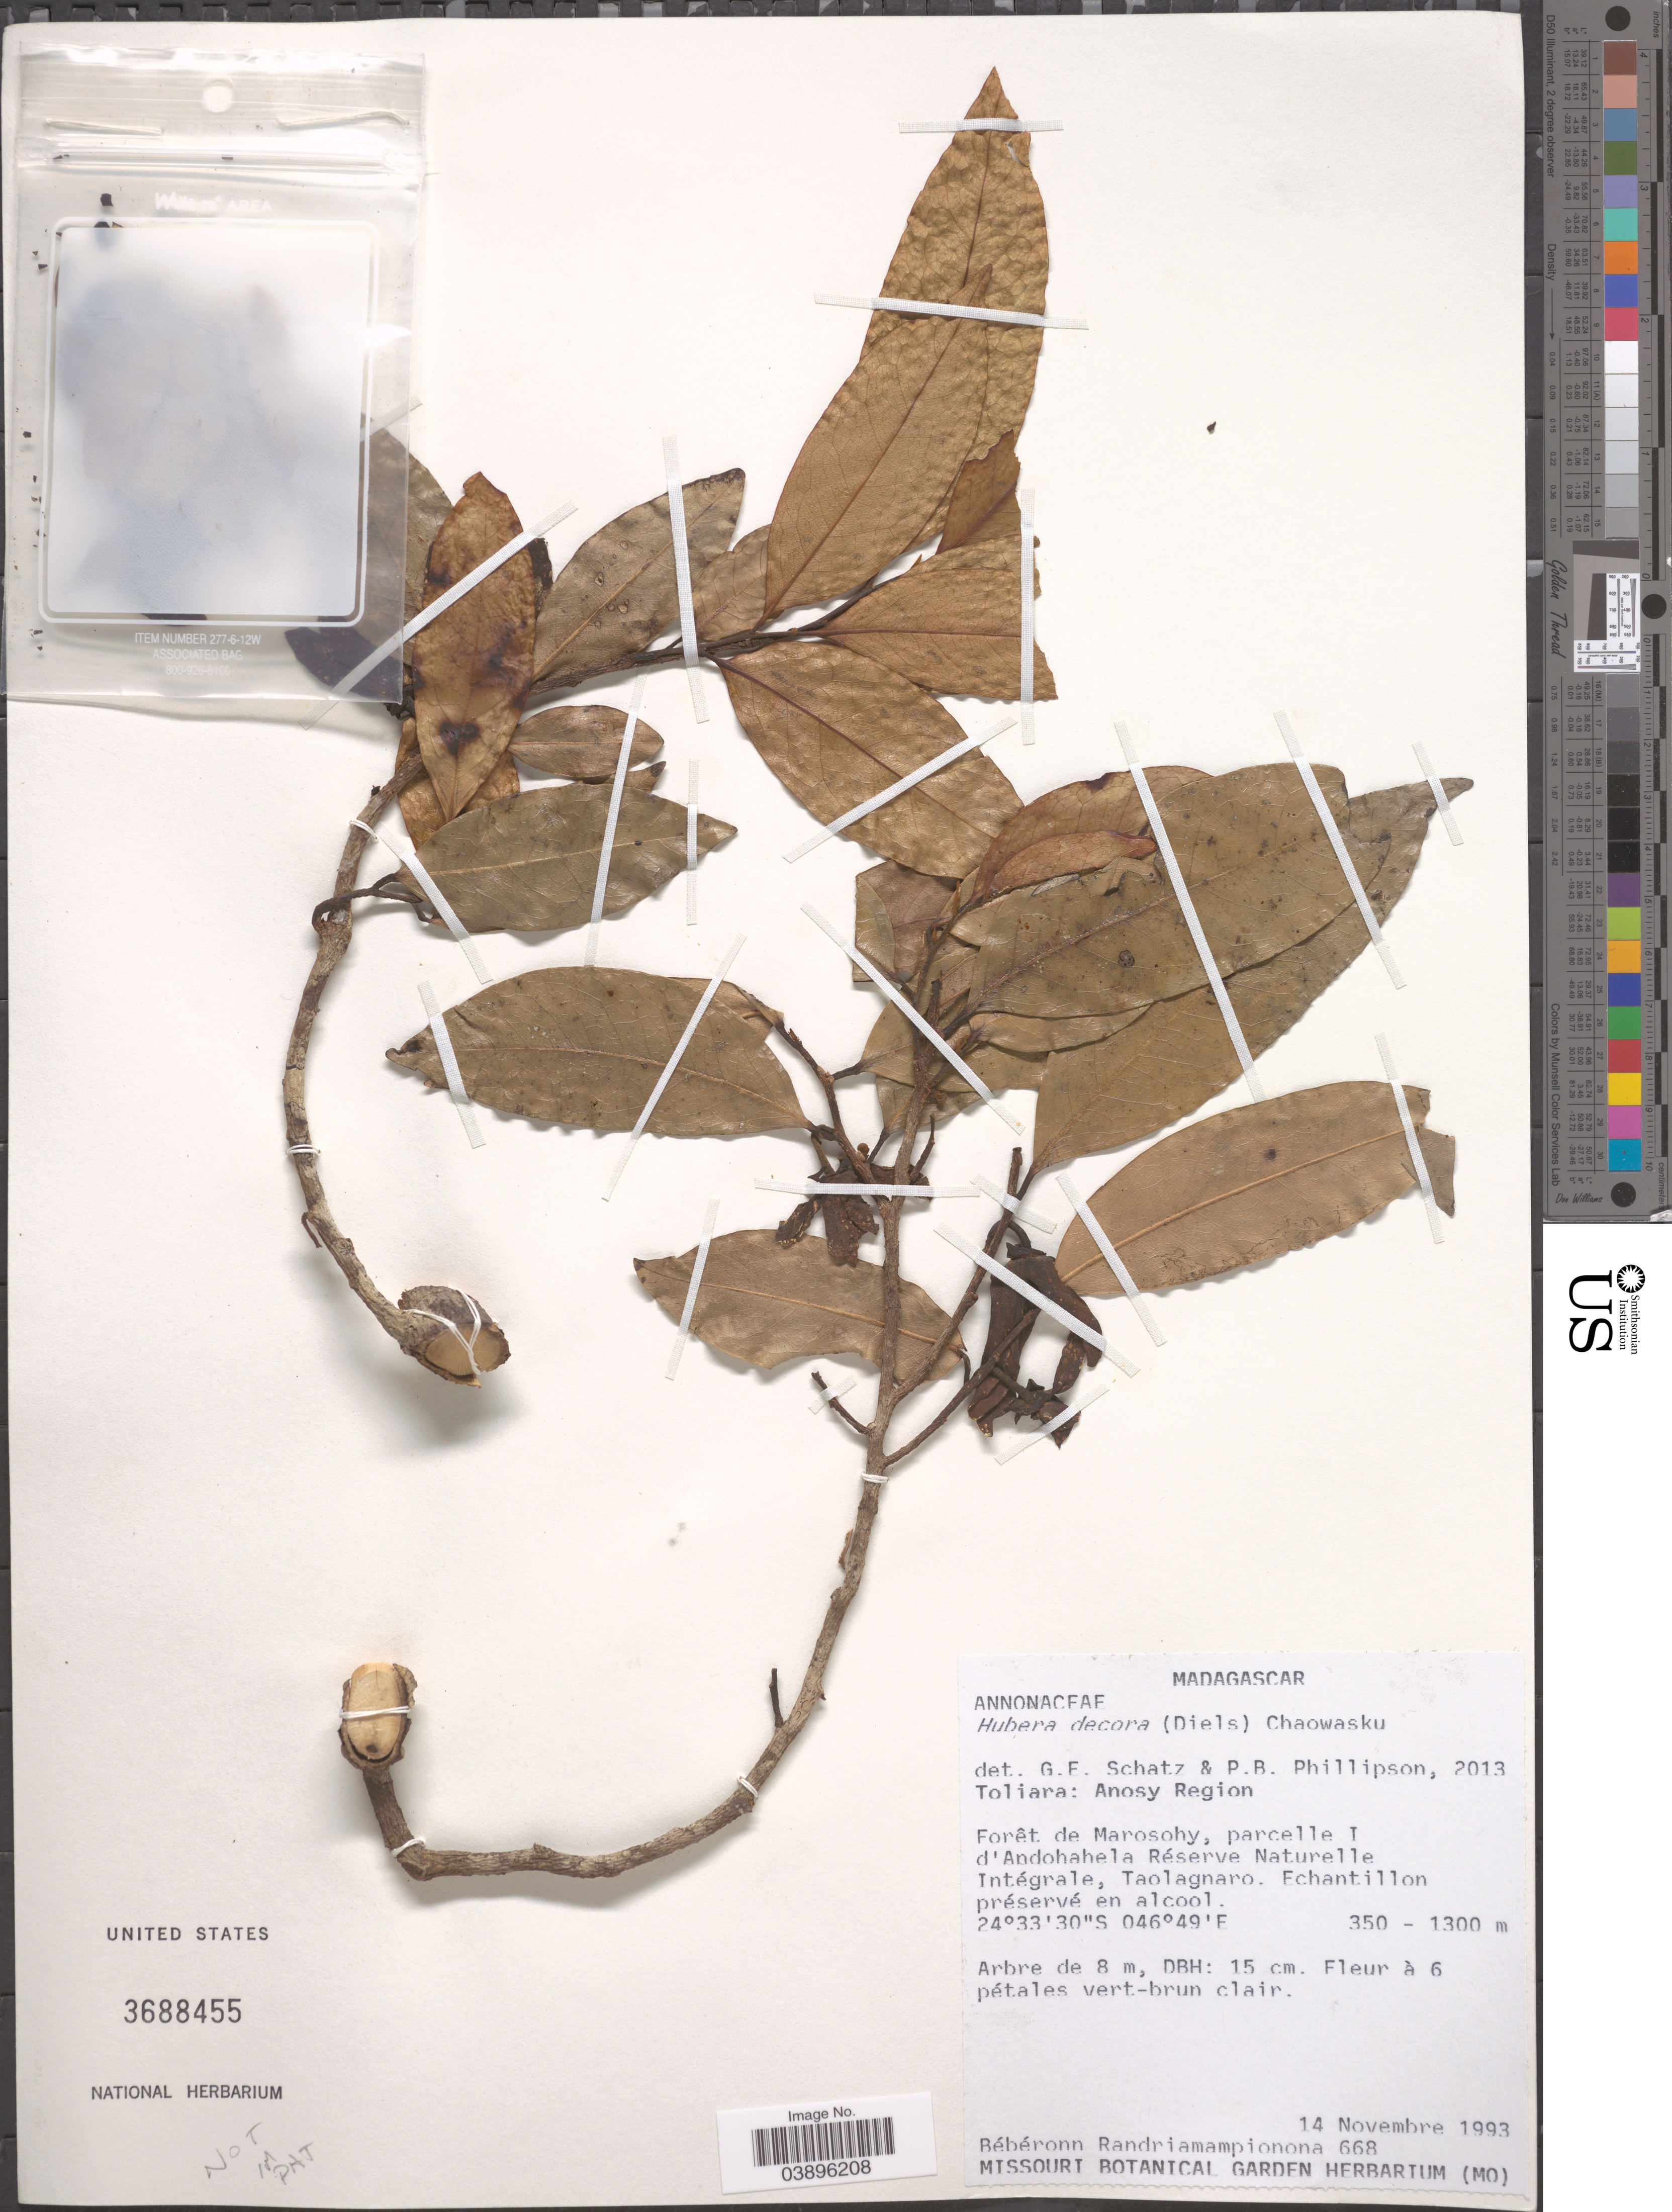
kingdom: Plantae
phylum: Tracheophyta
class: Magnoliopsida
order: Magnoliales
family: Annonaceae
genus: Polyalthia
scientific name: Polyalthia decora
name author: Diels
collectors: B. Randriamampionona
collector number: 668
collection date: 1993-11-14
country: Madagascar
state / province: Anosy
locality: Toliara: Anosy Region. Forêt de Marosohy, parcelle I d'Andohahela Réserve Naturelle Intégrale, Taolagnaro.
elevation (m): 350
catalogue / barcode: US 3688455